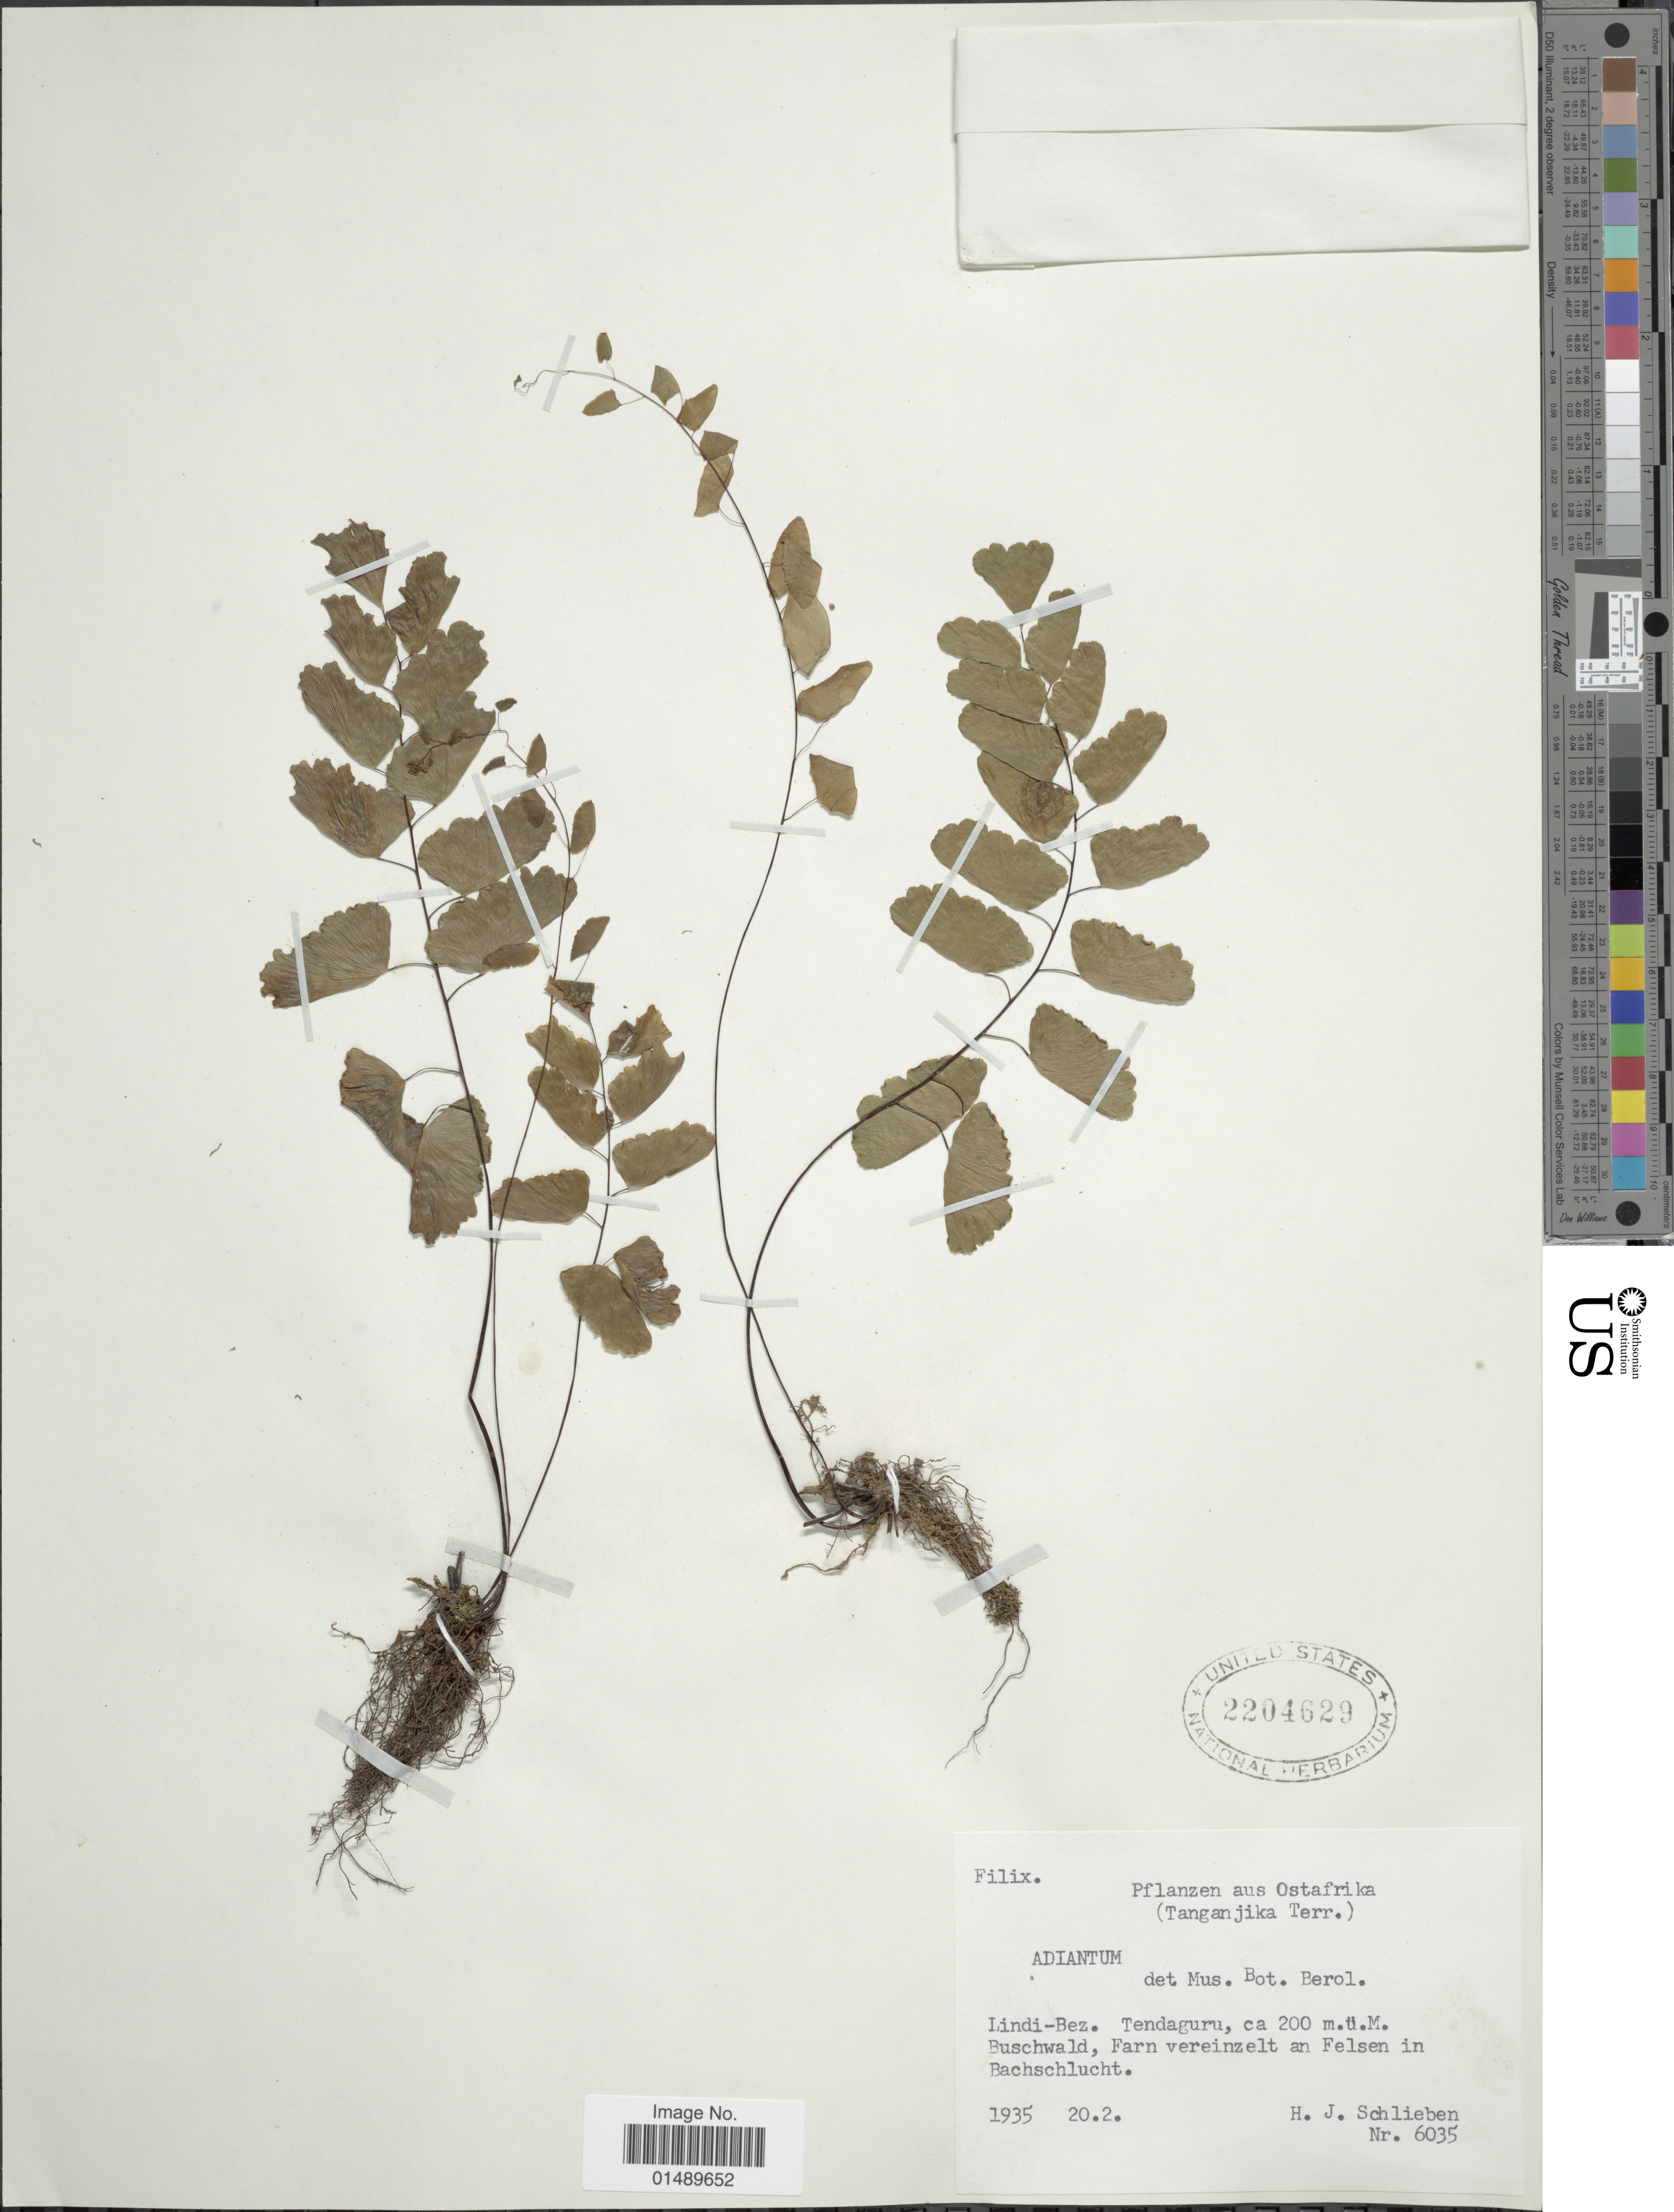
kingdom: Plantae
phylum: Tracheophyta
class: Polypodiopsida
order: Polypodiales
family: Pteridaceae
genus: Adiantum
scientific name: Adiantum philippense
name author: L.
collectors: H. J. Schlieben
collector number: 6035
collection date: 1935-02-20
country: Tanzania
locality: Ostafrica ( Tanganjika Terr.), Lindi-Bez. Tendaguru, Buschwald. Farn vereinzelt an Felsen in Bachschlucht.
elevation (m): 200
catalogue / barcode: US 2204629